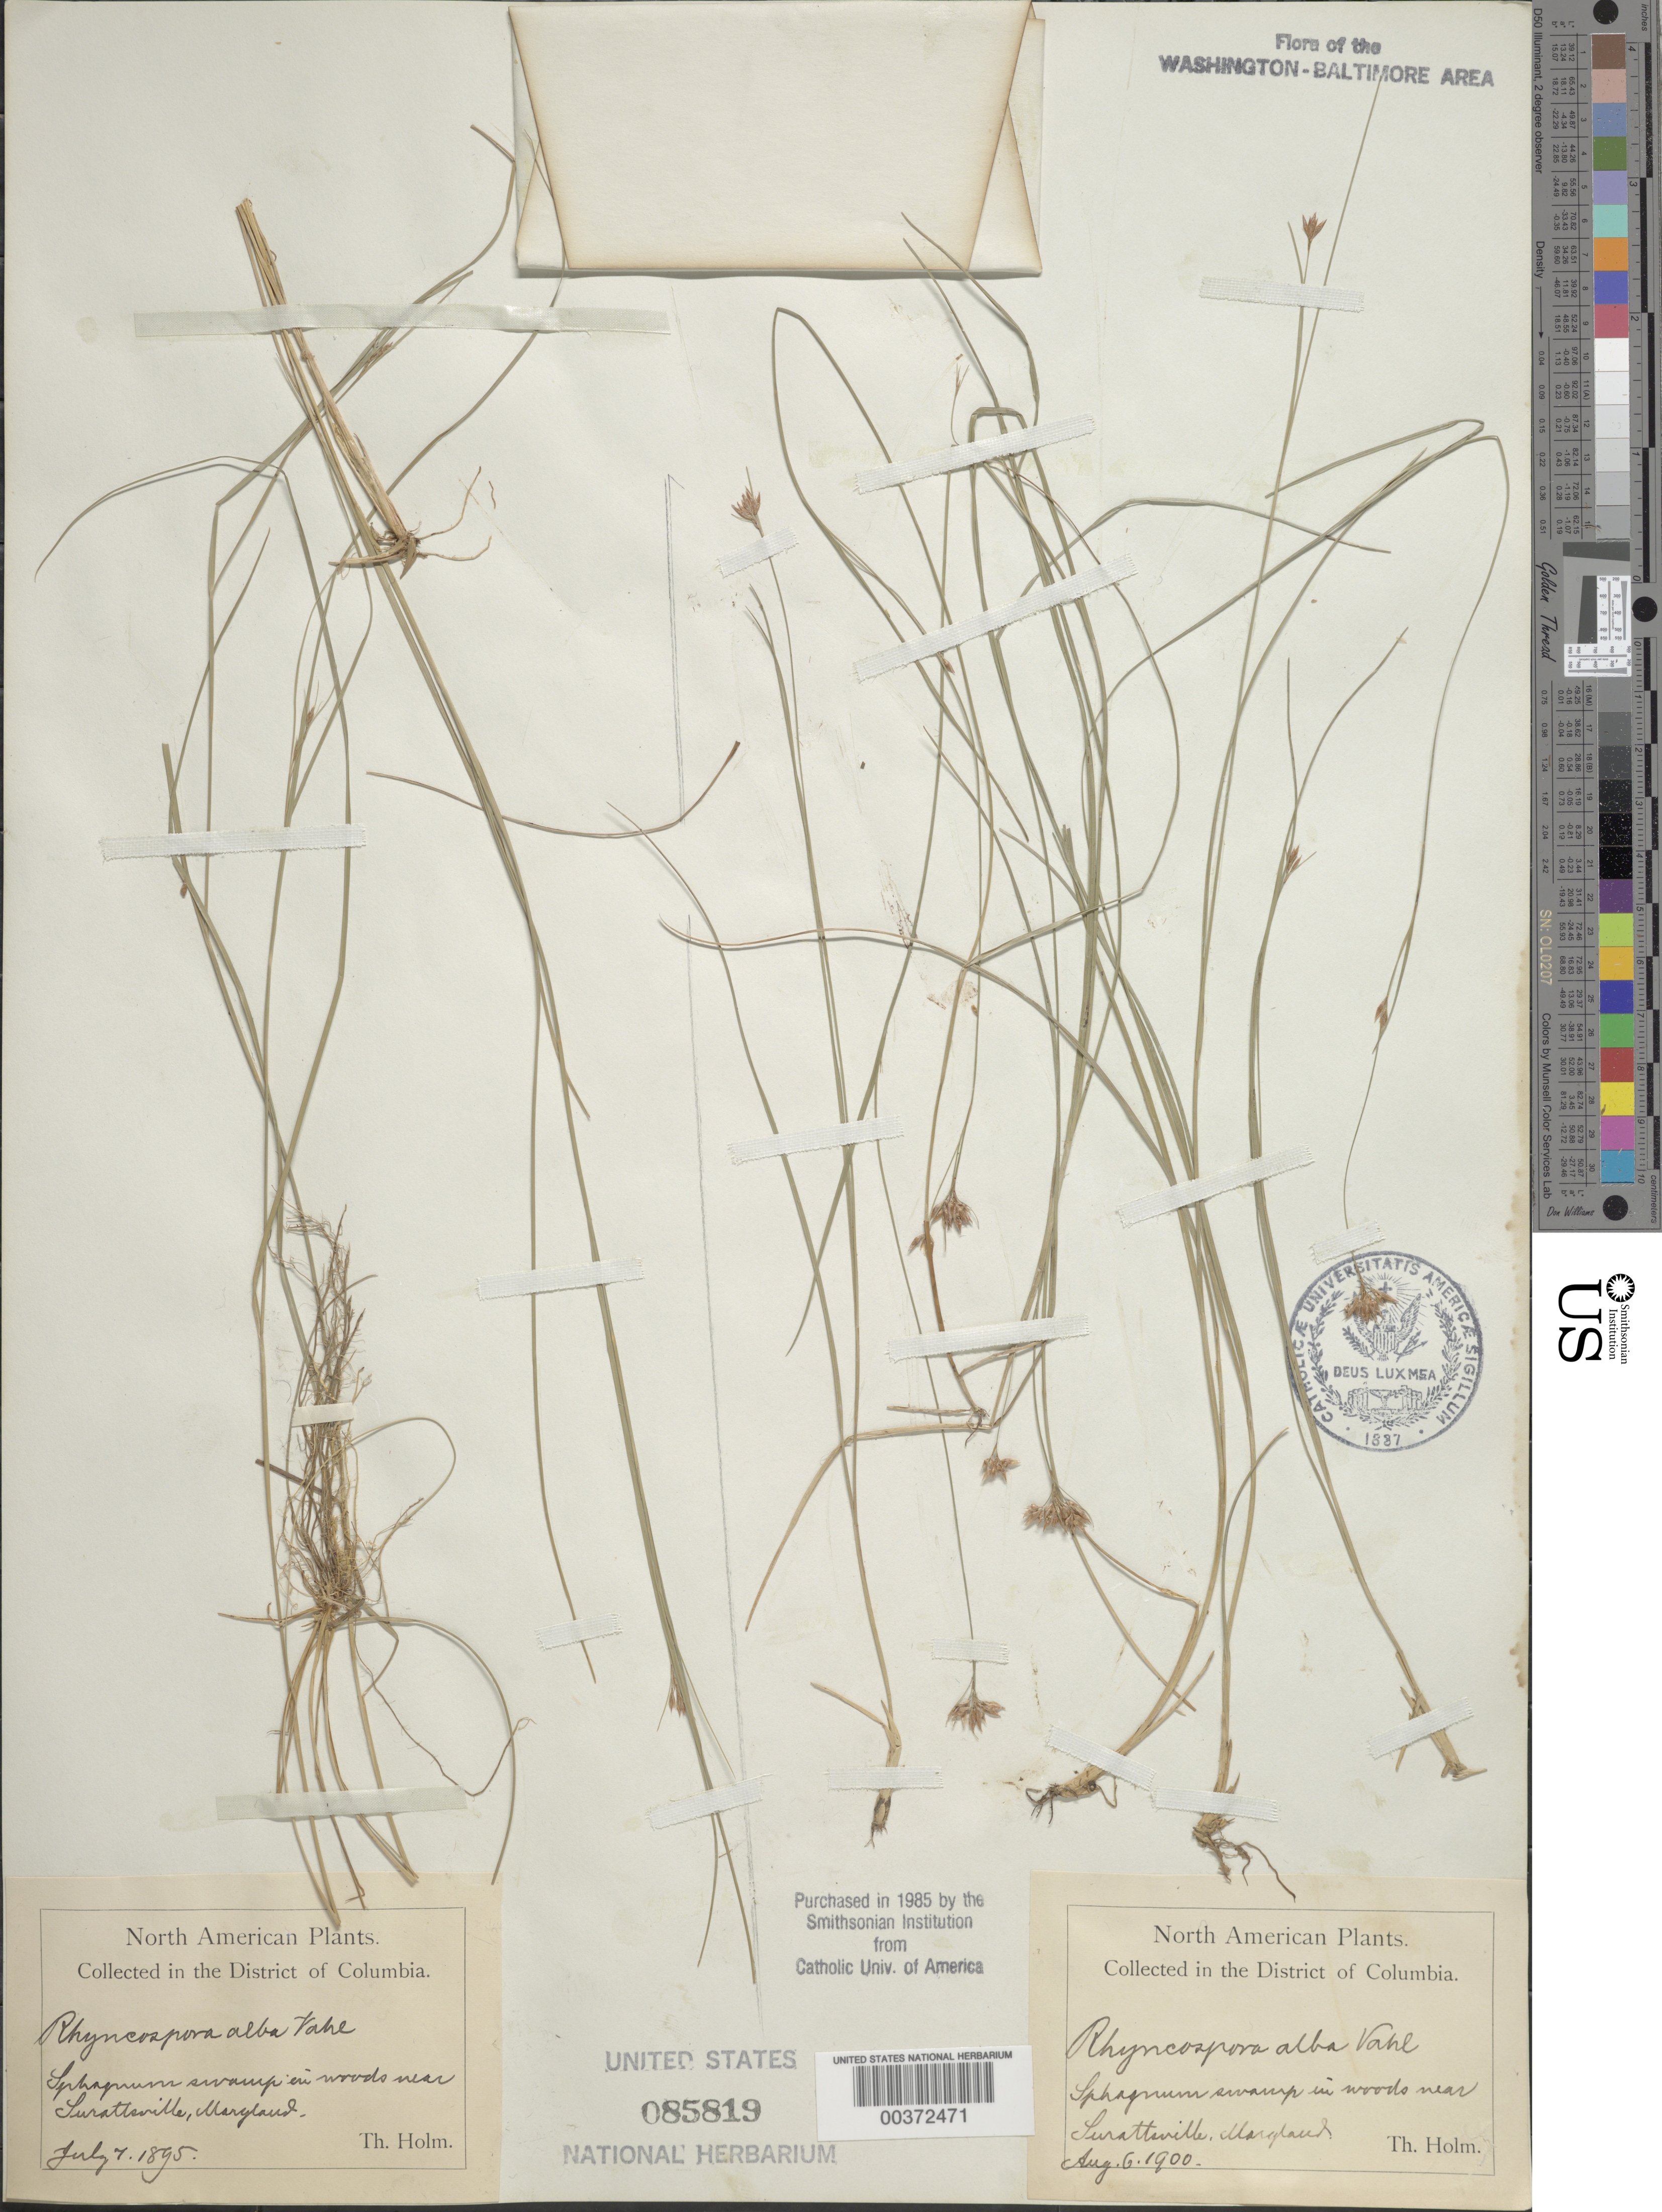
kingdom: Plantae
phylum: Tracheophyta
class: Liliopsida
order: Poales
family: Cyperaceae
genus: Rhynchospora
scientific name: Rhynchospora alba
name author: (L.) Vahl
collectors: T. Holm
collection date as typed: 07 Jul 1895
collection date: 1895-07-07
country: United States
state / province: Maryland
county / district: Prince George's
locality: Surattsville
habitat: Swamp in woods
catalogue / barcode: US 85819